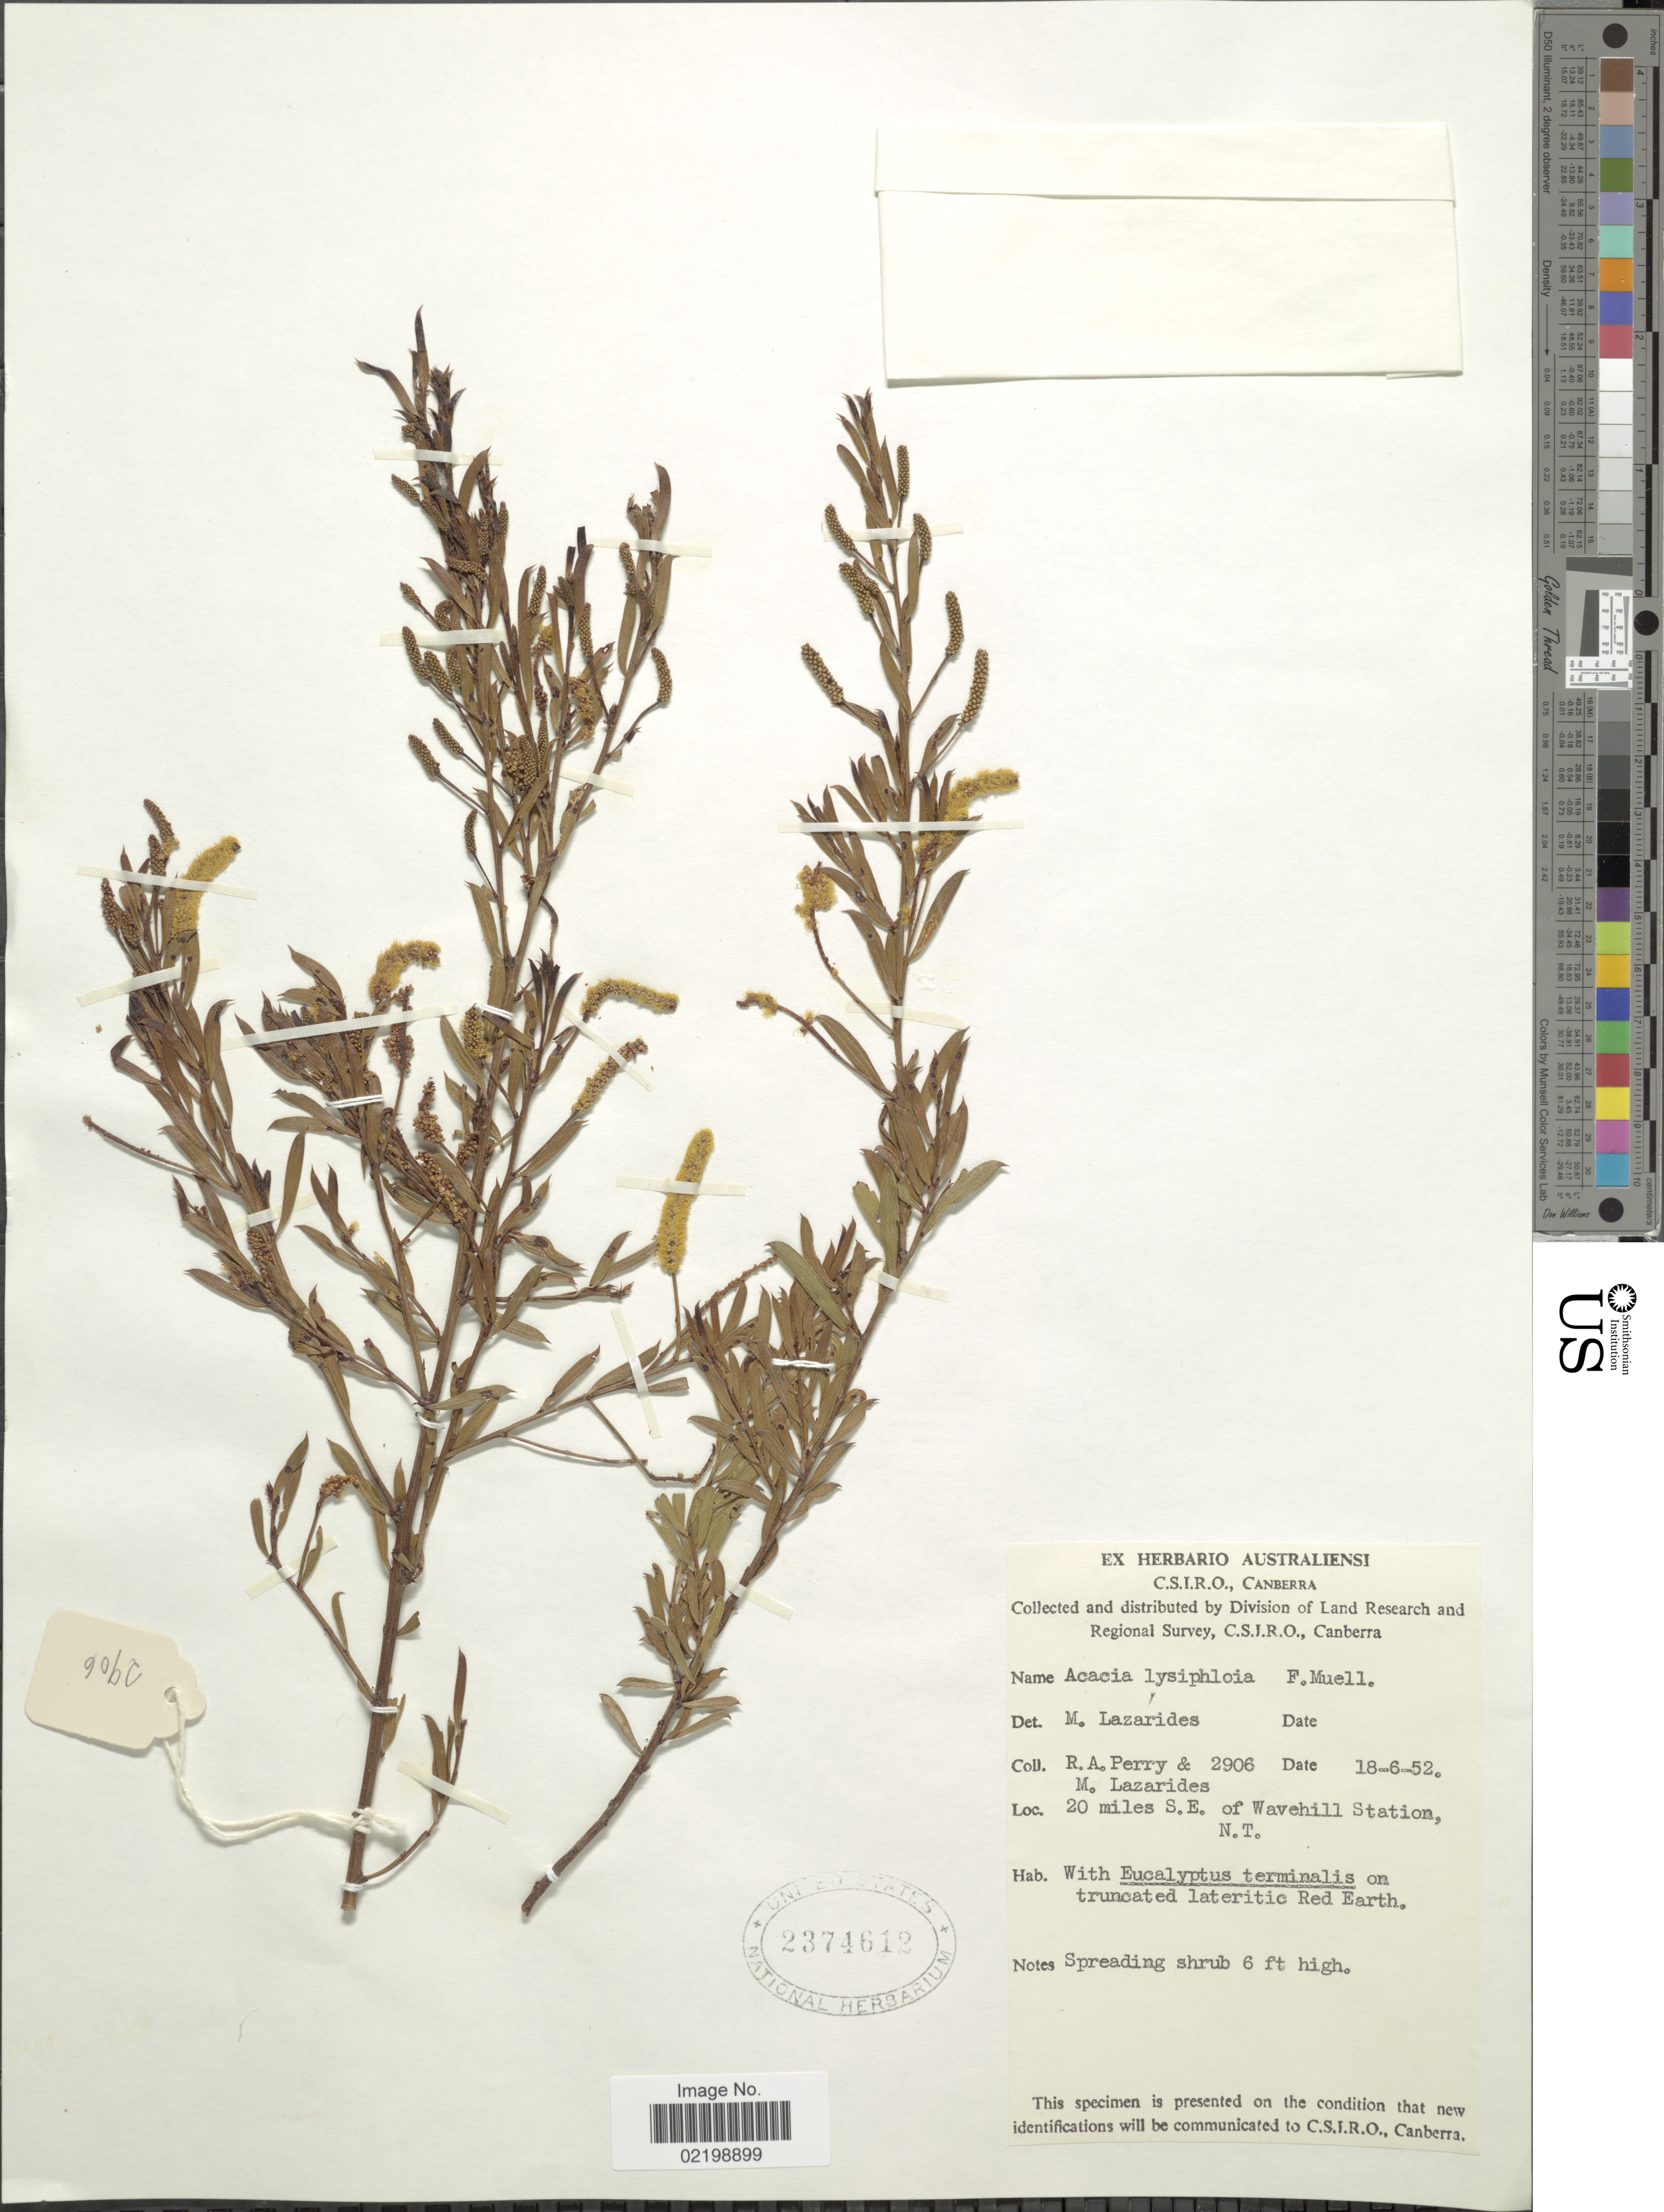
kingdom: Plantae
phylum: Tracheophyta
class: Magnoliopsida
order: Fabales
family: Fabaceae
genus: Acacia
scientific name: Acacia lysiphloia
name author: F. Muell.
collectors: Perry, R. A. & M. Lazarides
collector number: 2906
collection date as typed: Transcribed d/m/y: 18/6/52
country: Australia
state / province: Northern Territory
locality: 20 miles S.E. of Wavehill Station, N.T.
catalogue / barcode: US 2374612